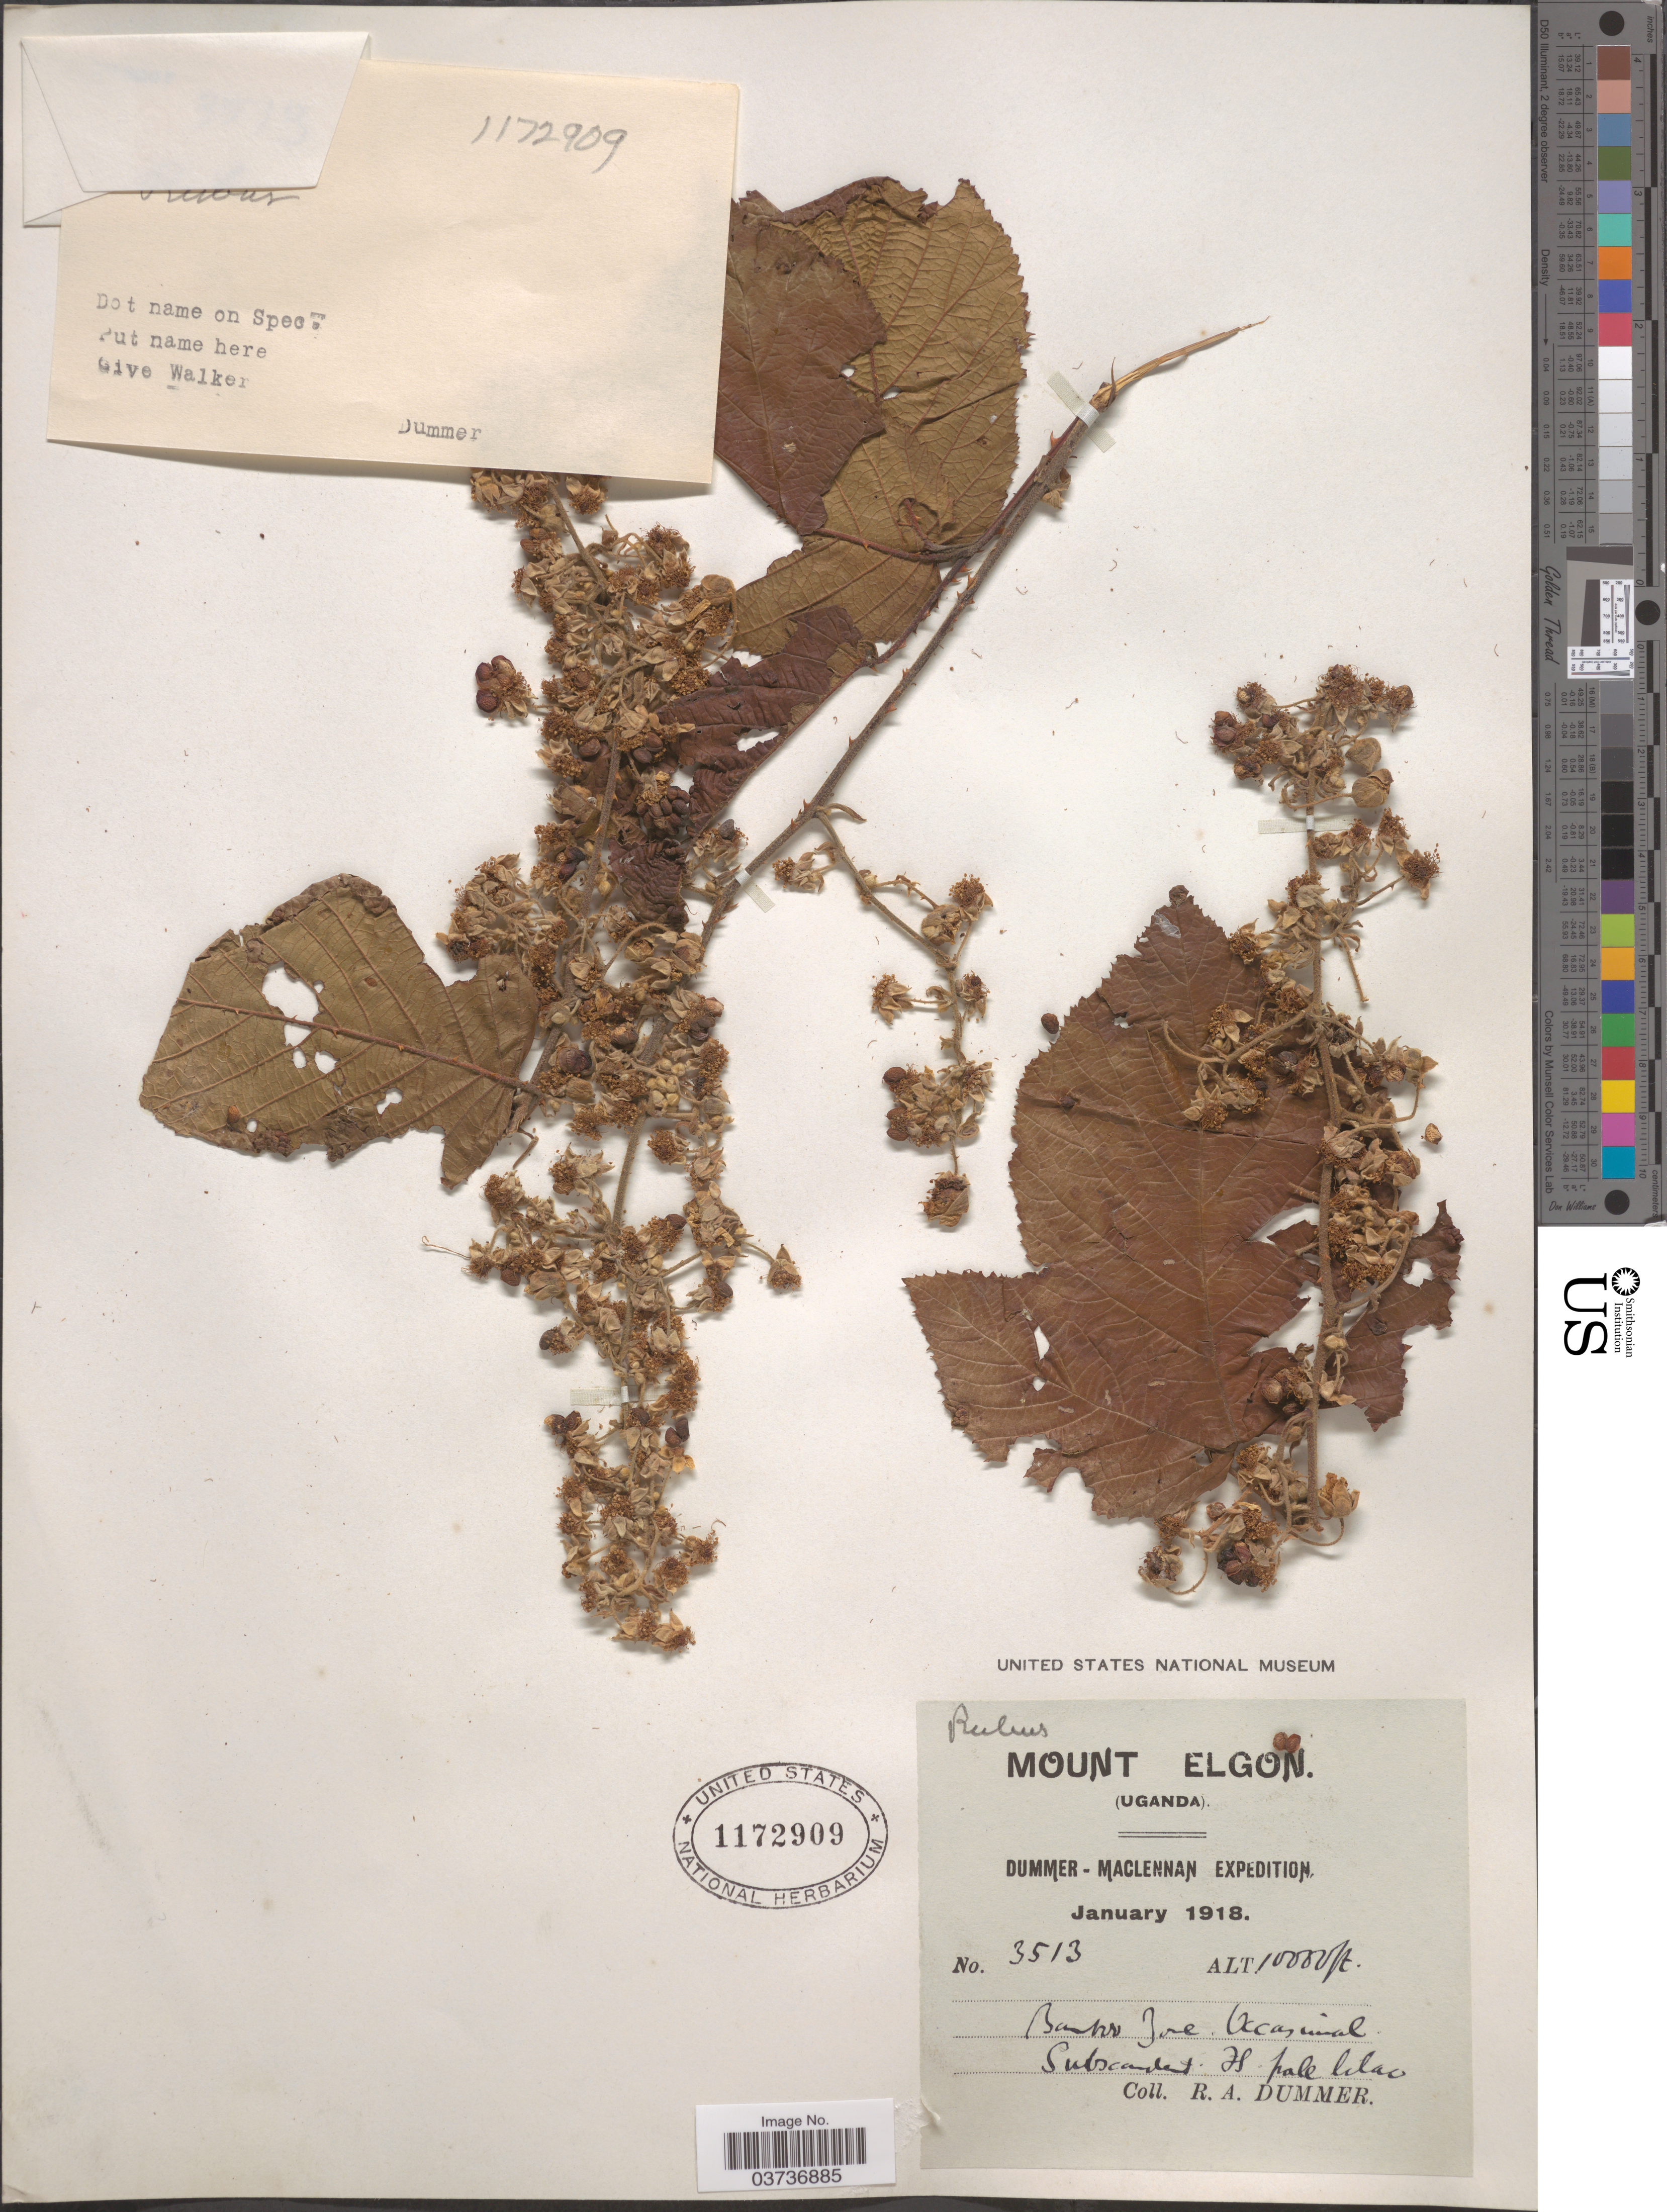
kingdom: Plantae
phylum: Tracheophyta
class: Magnoliopsida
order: Rosales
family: Rosaceae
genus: Rubus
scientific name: Rubus sp.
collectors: R. Dümmer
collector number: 3513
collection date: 1918-01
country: Uganda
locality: Mount Elgon. Bamboo Zone.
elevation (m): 3048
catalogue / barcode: US 1172909